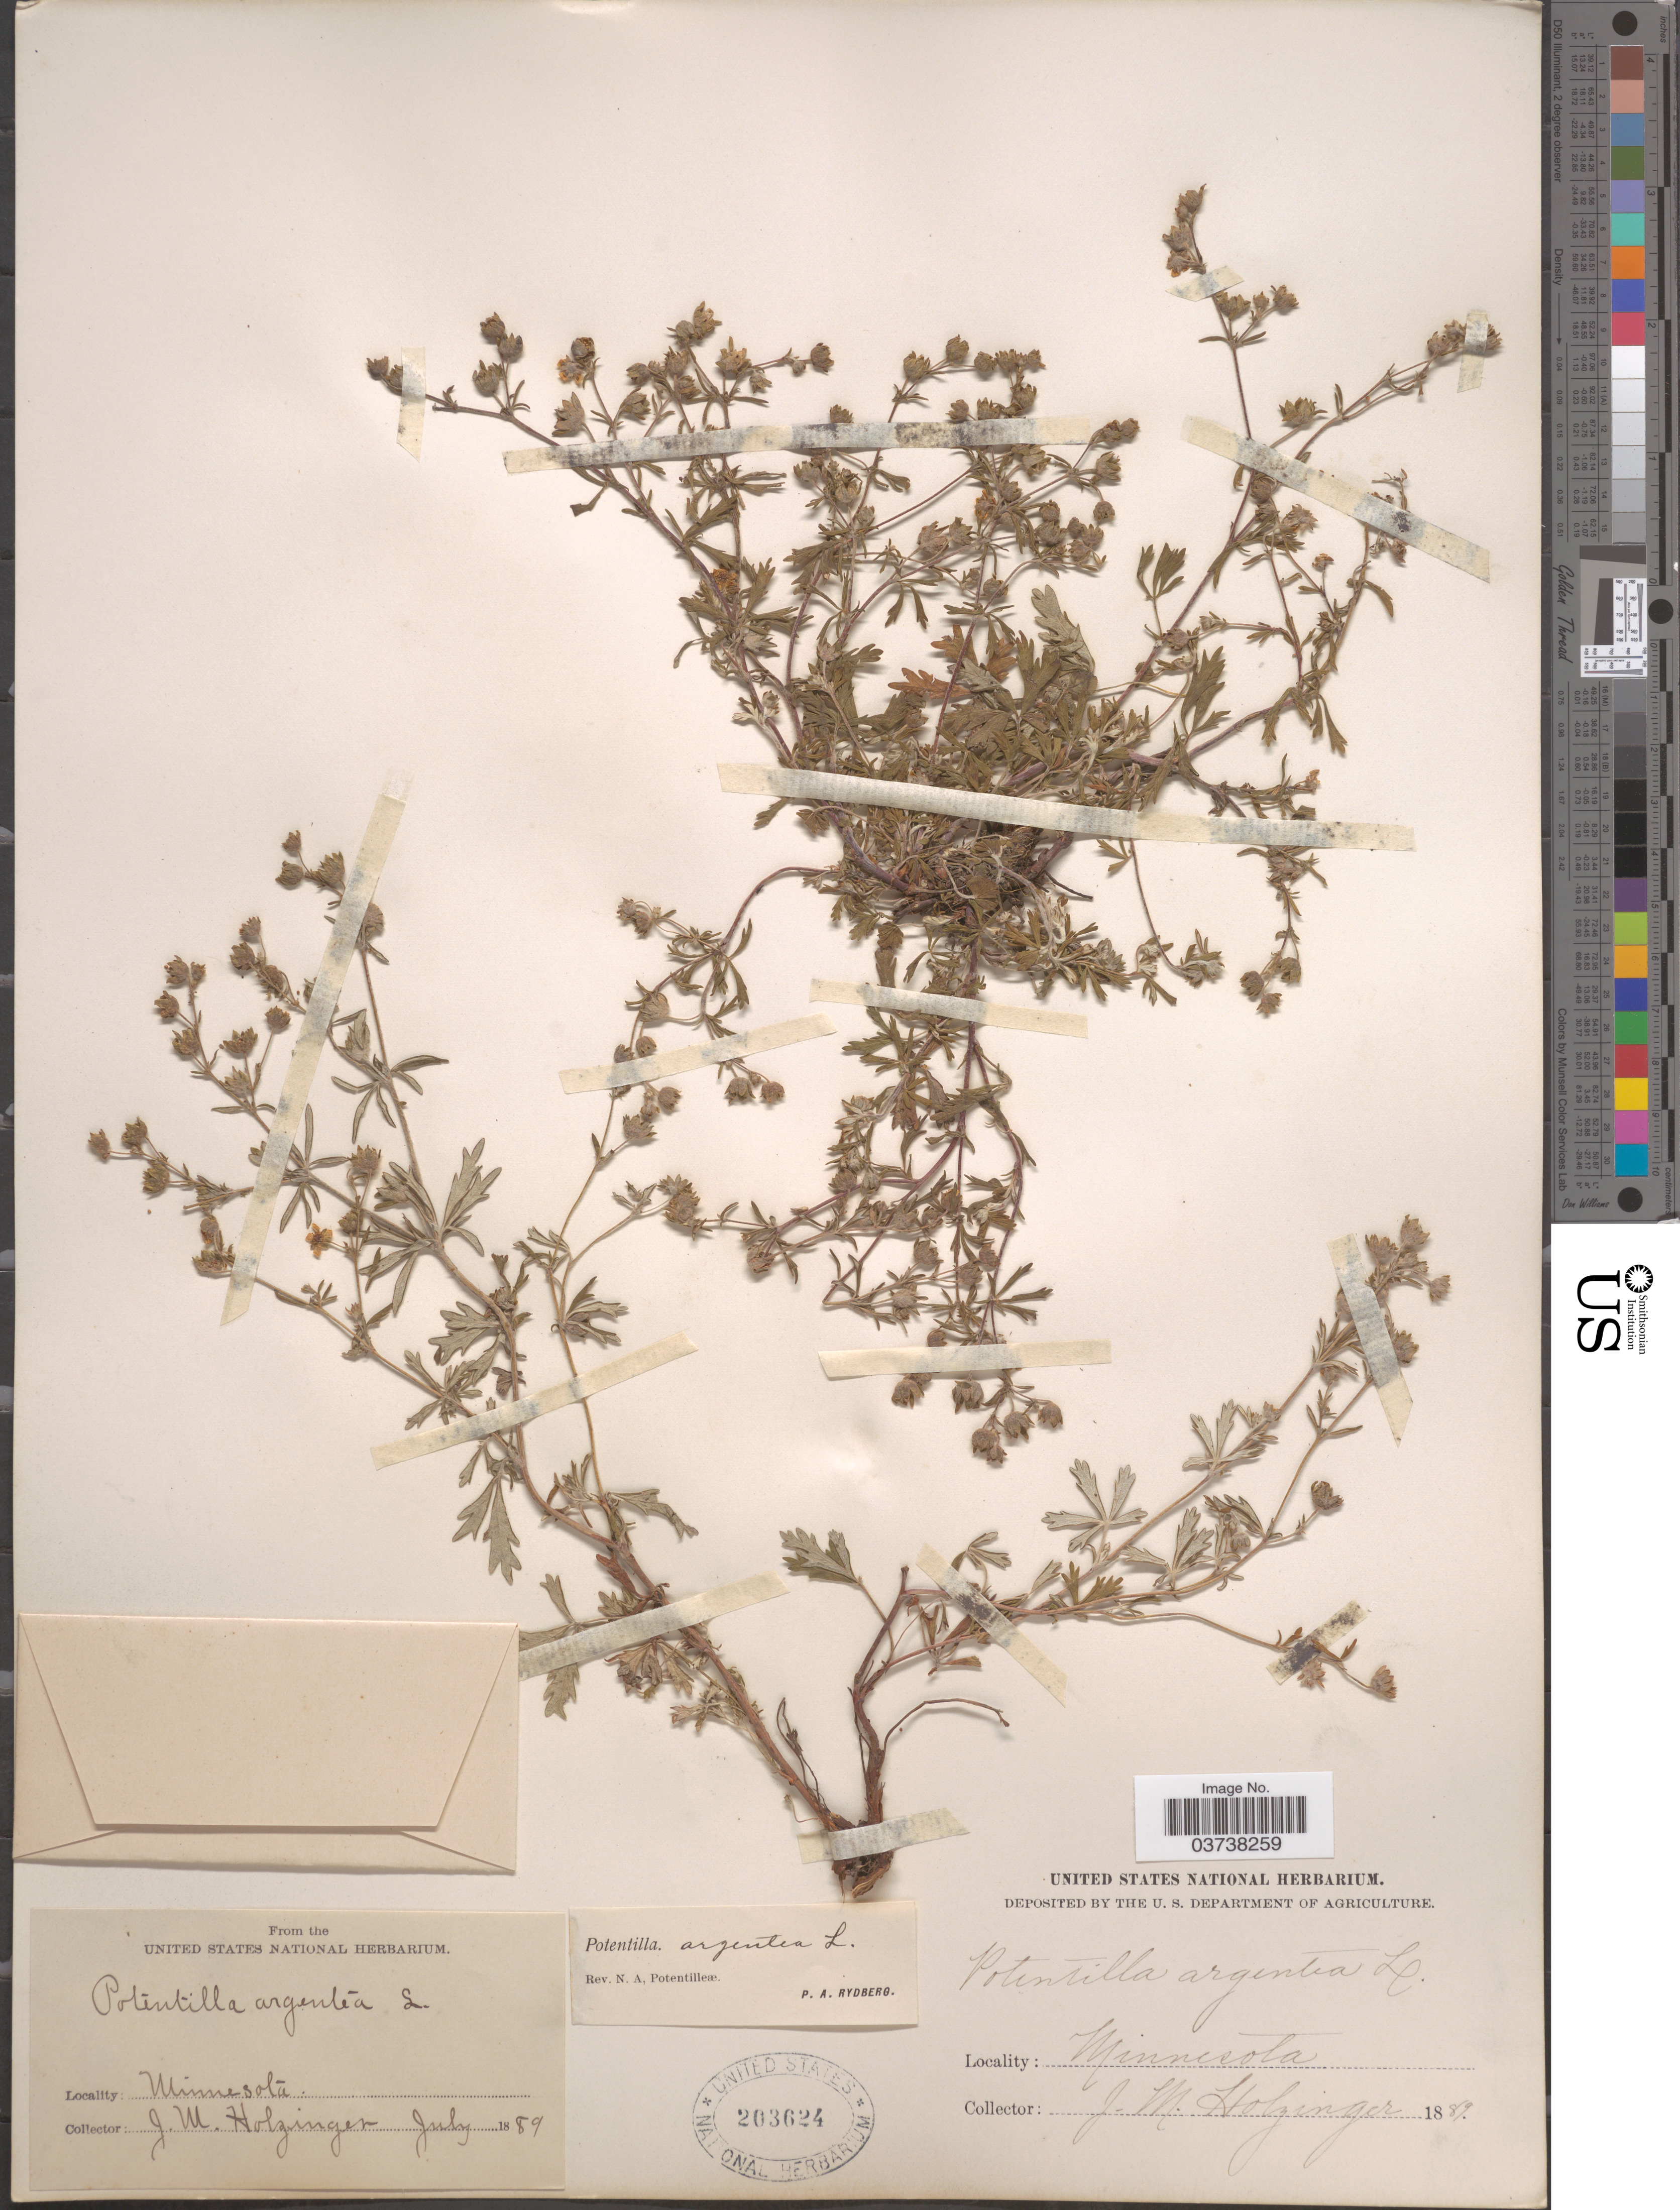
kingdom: Plantae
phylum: Tracheophyta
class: Magnoliopsida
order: Rosales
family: Rosaceae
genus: Potentilla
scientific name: Potentilla argentea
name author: L.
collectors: J. M. Holzinger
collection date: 1889-07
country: United States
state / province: Minnesota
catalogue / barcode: US 203624